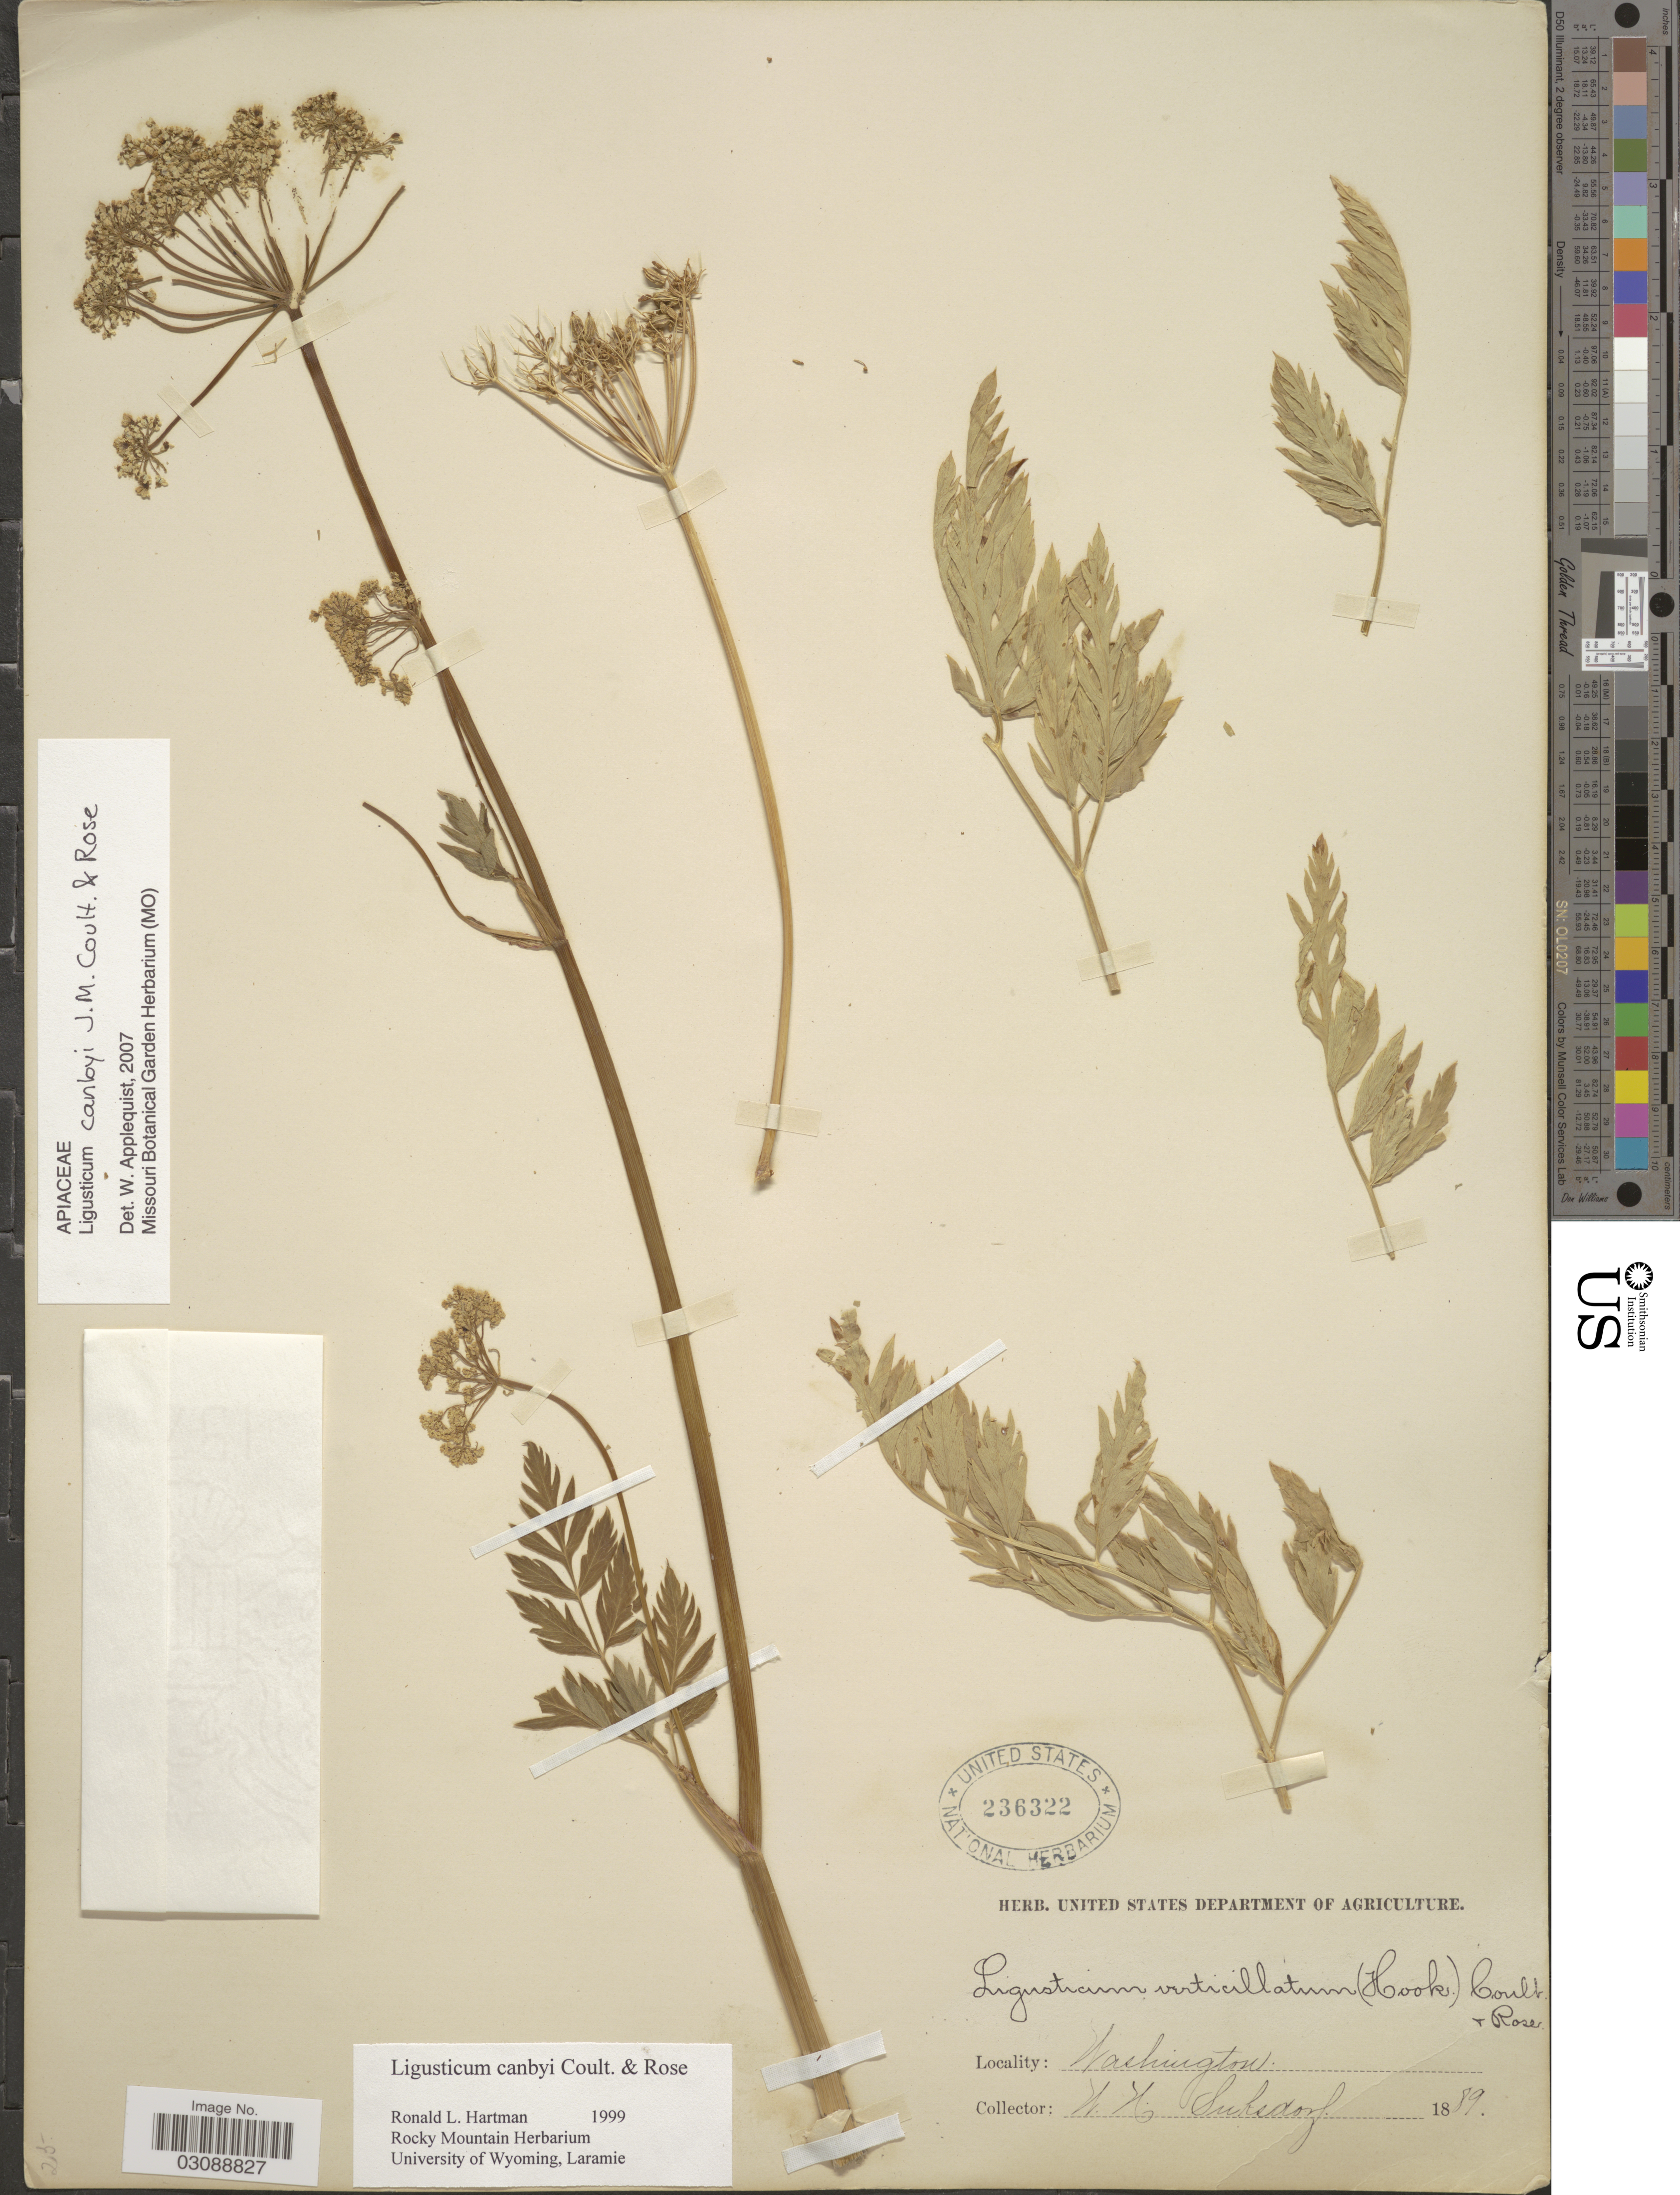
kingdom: Plantae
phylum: Tracheophyta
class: Magnoliopsida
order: Apiales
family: Apiaceae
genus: Ligusticum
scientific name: Ligusticum canbyi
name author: J.M. Coult. & Rose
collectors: W. N. Suksdorf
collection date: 1889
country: United States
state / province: Washington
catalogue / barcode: US 236322